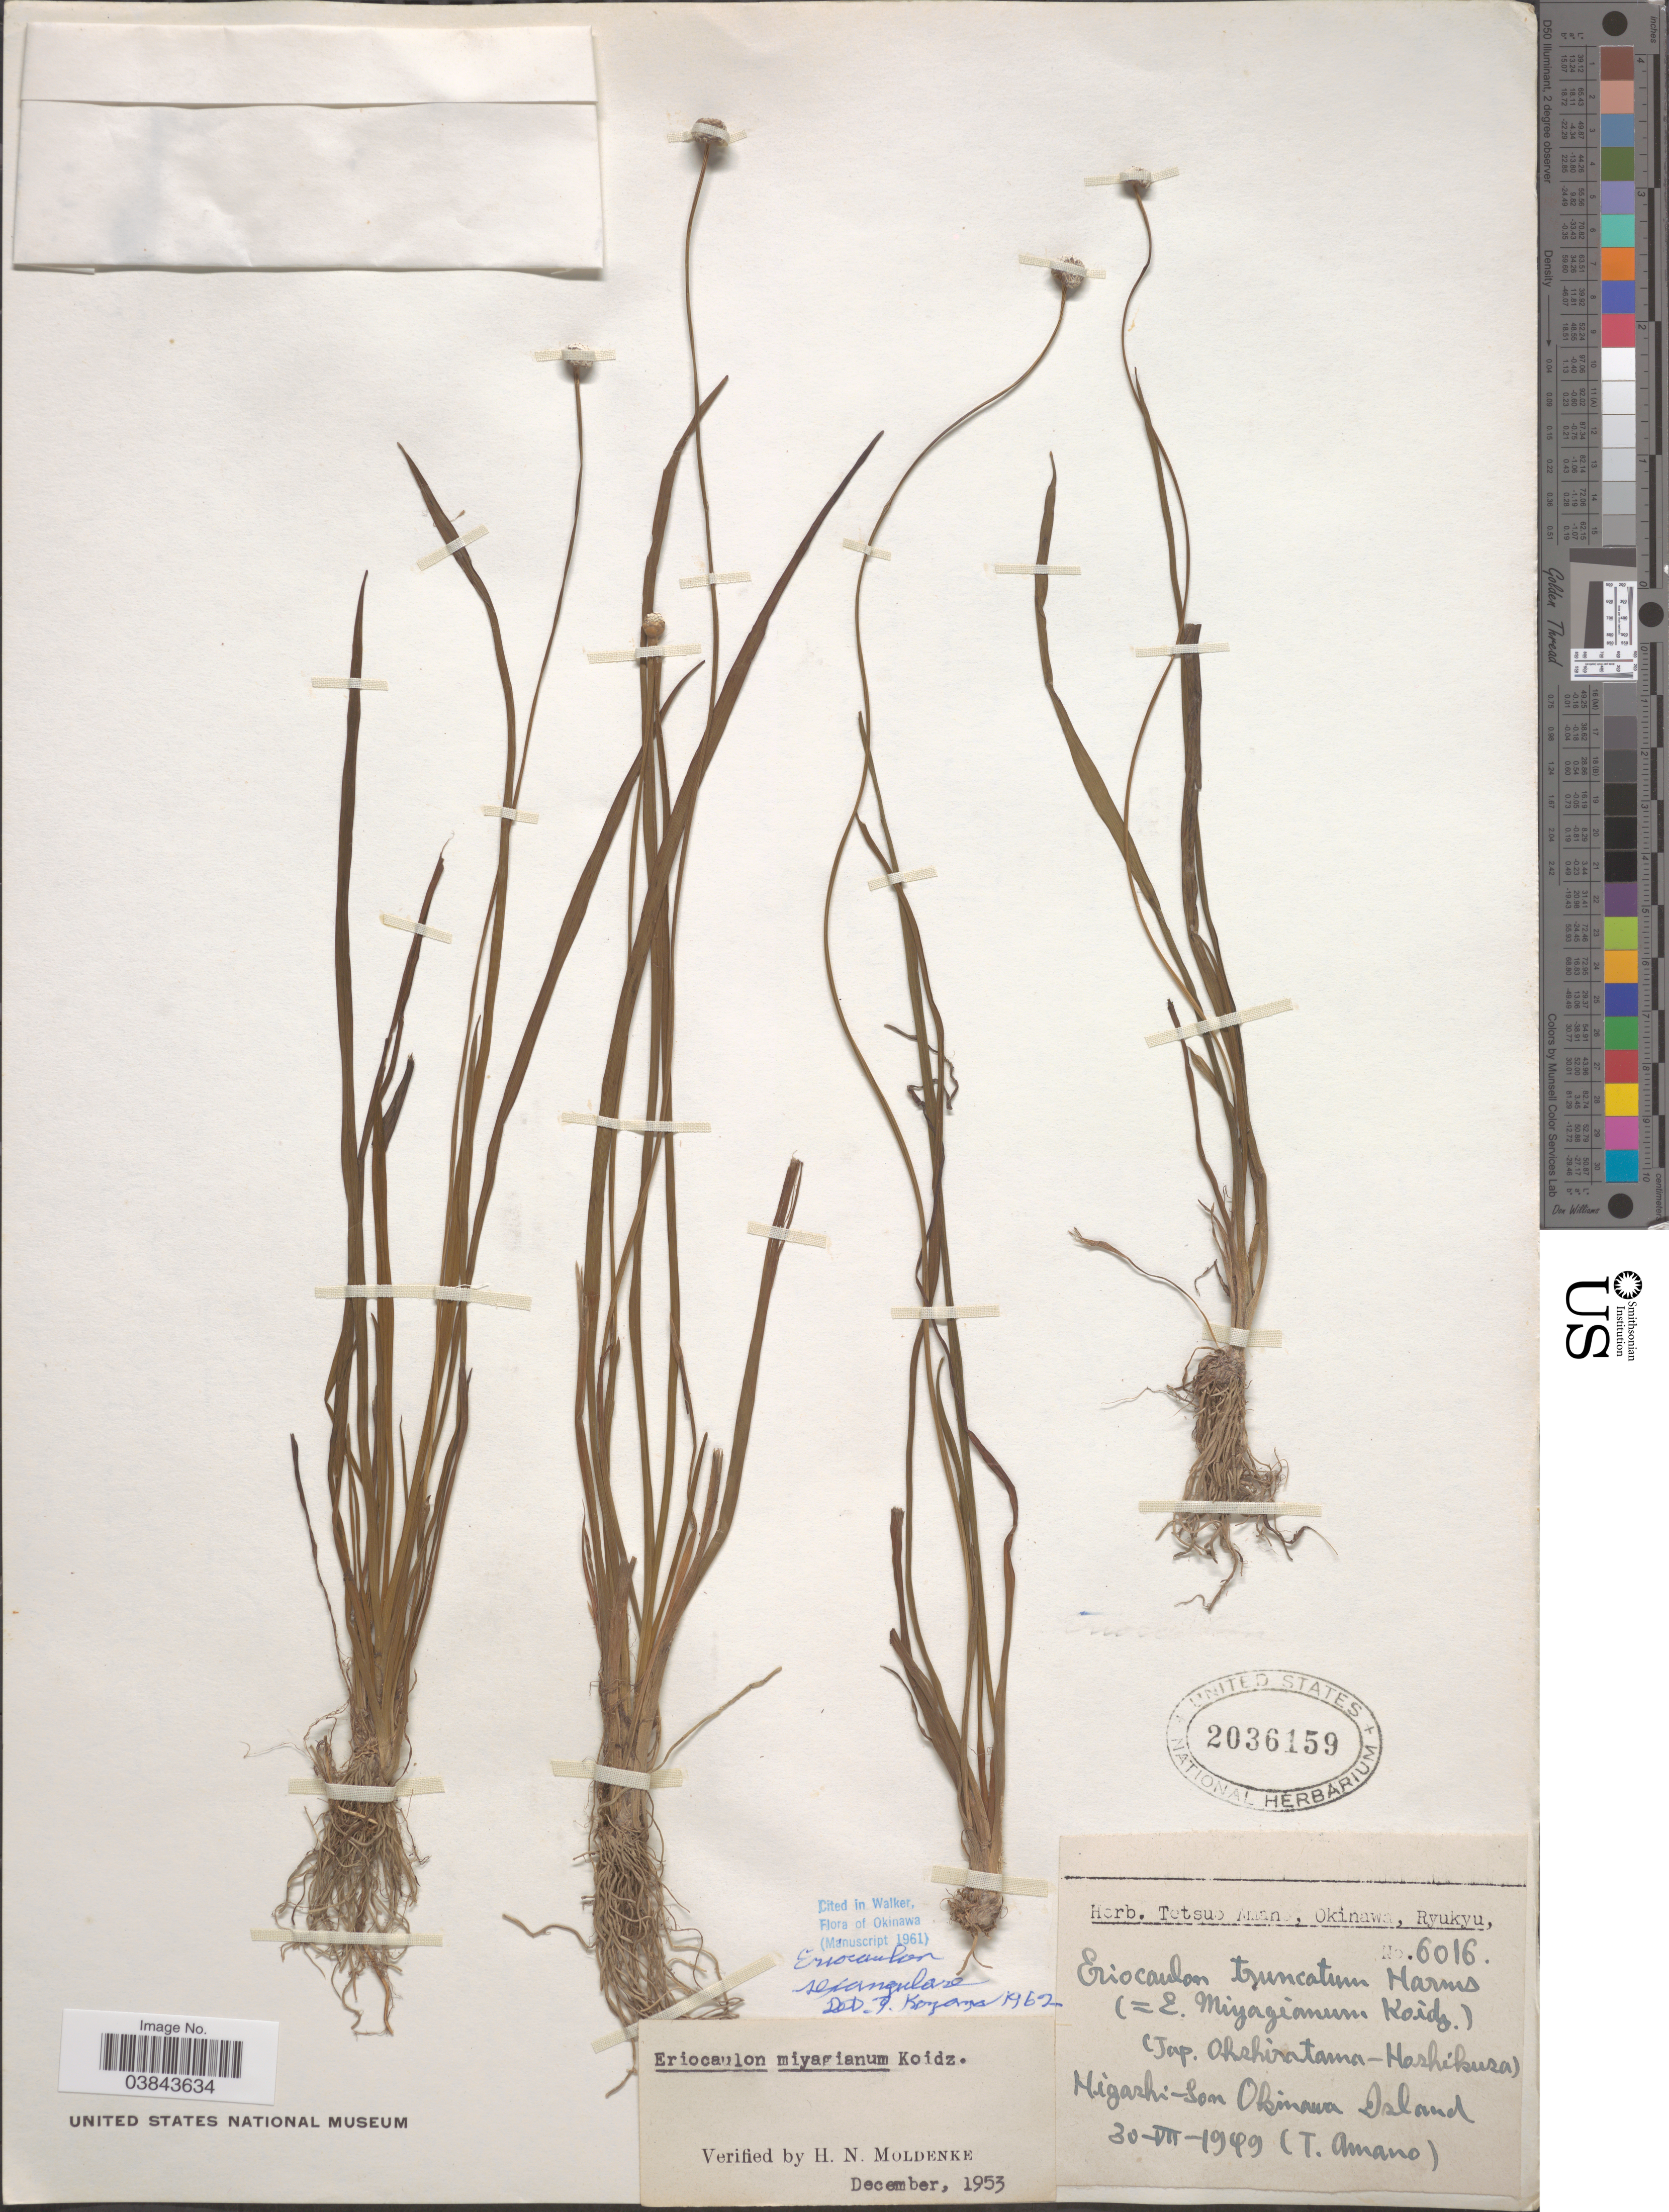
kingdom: Plantae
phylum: Tracheophyta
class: Liliopsida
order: Poales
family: Eriocaulaceae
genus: Eriocaulon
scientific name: Eriocaulon sexangulare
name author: L.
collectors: T. Amano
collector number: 6016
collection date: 1949-07-30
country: Japan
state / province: Okinawa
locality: Migashi-son Okinawa Island.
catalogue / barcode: US 2036159